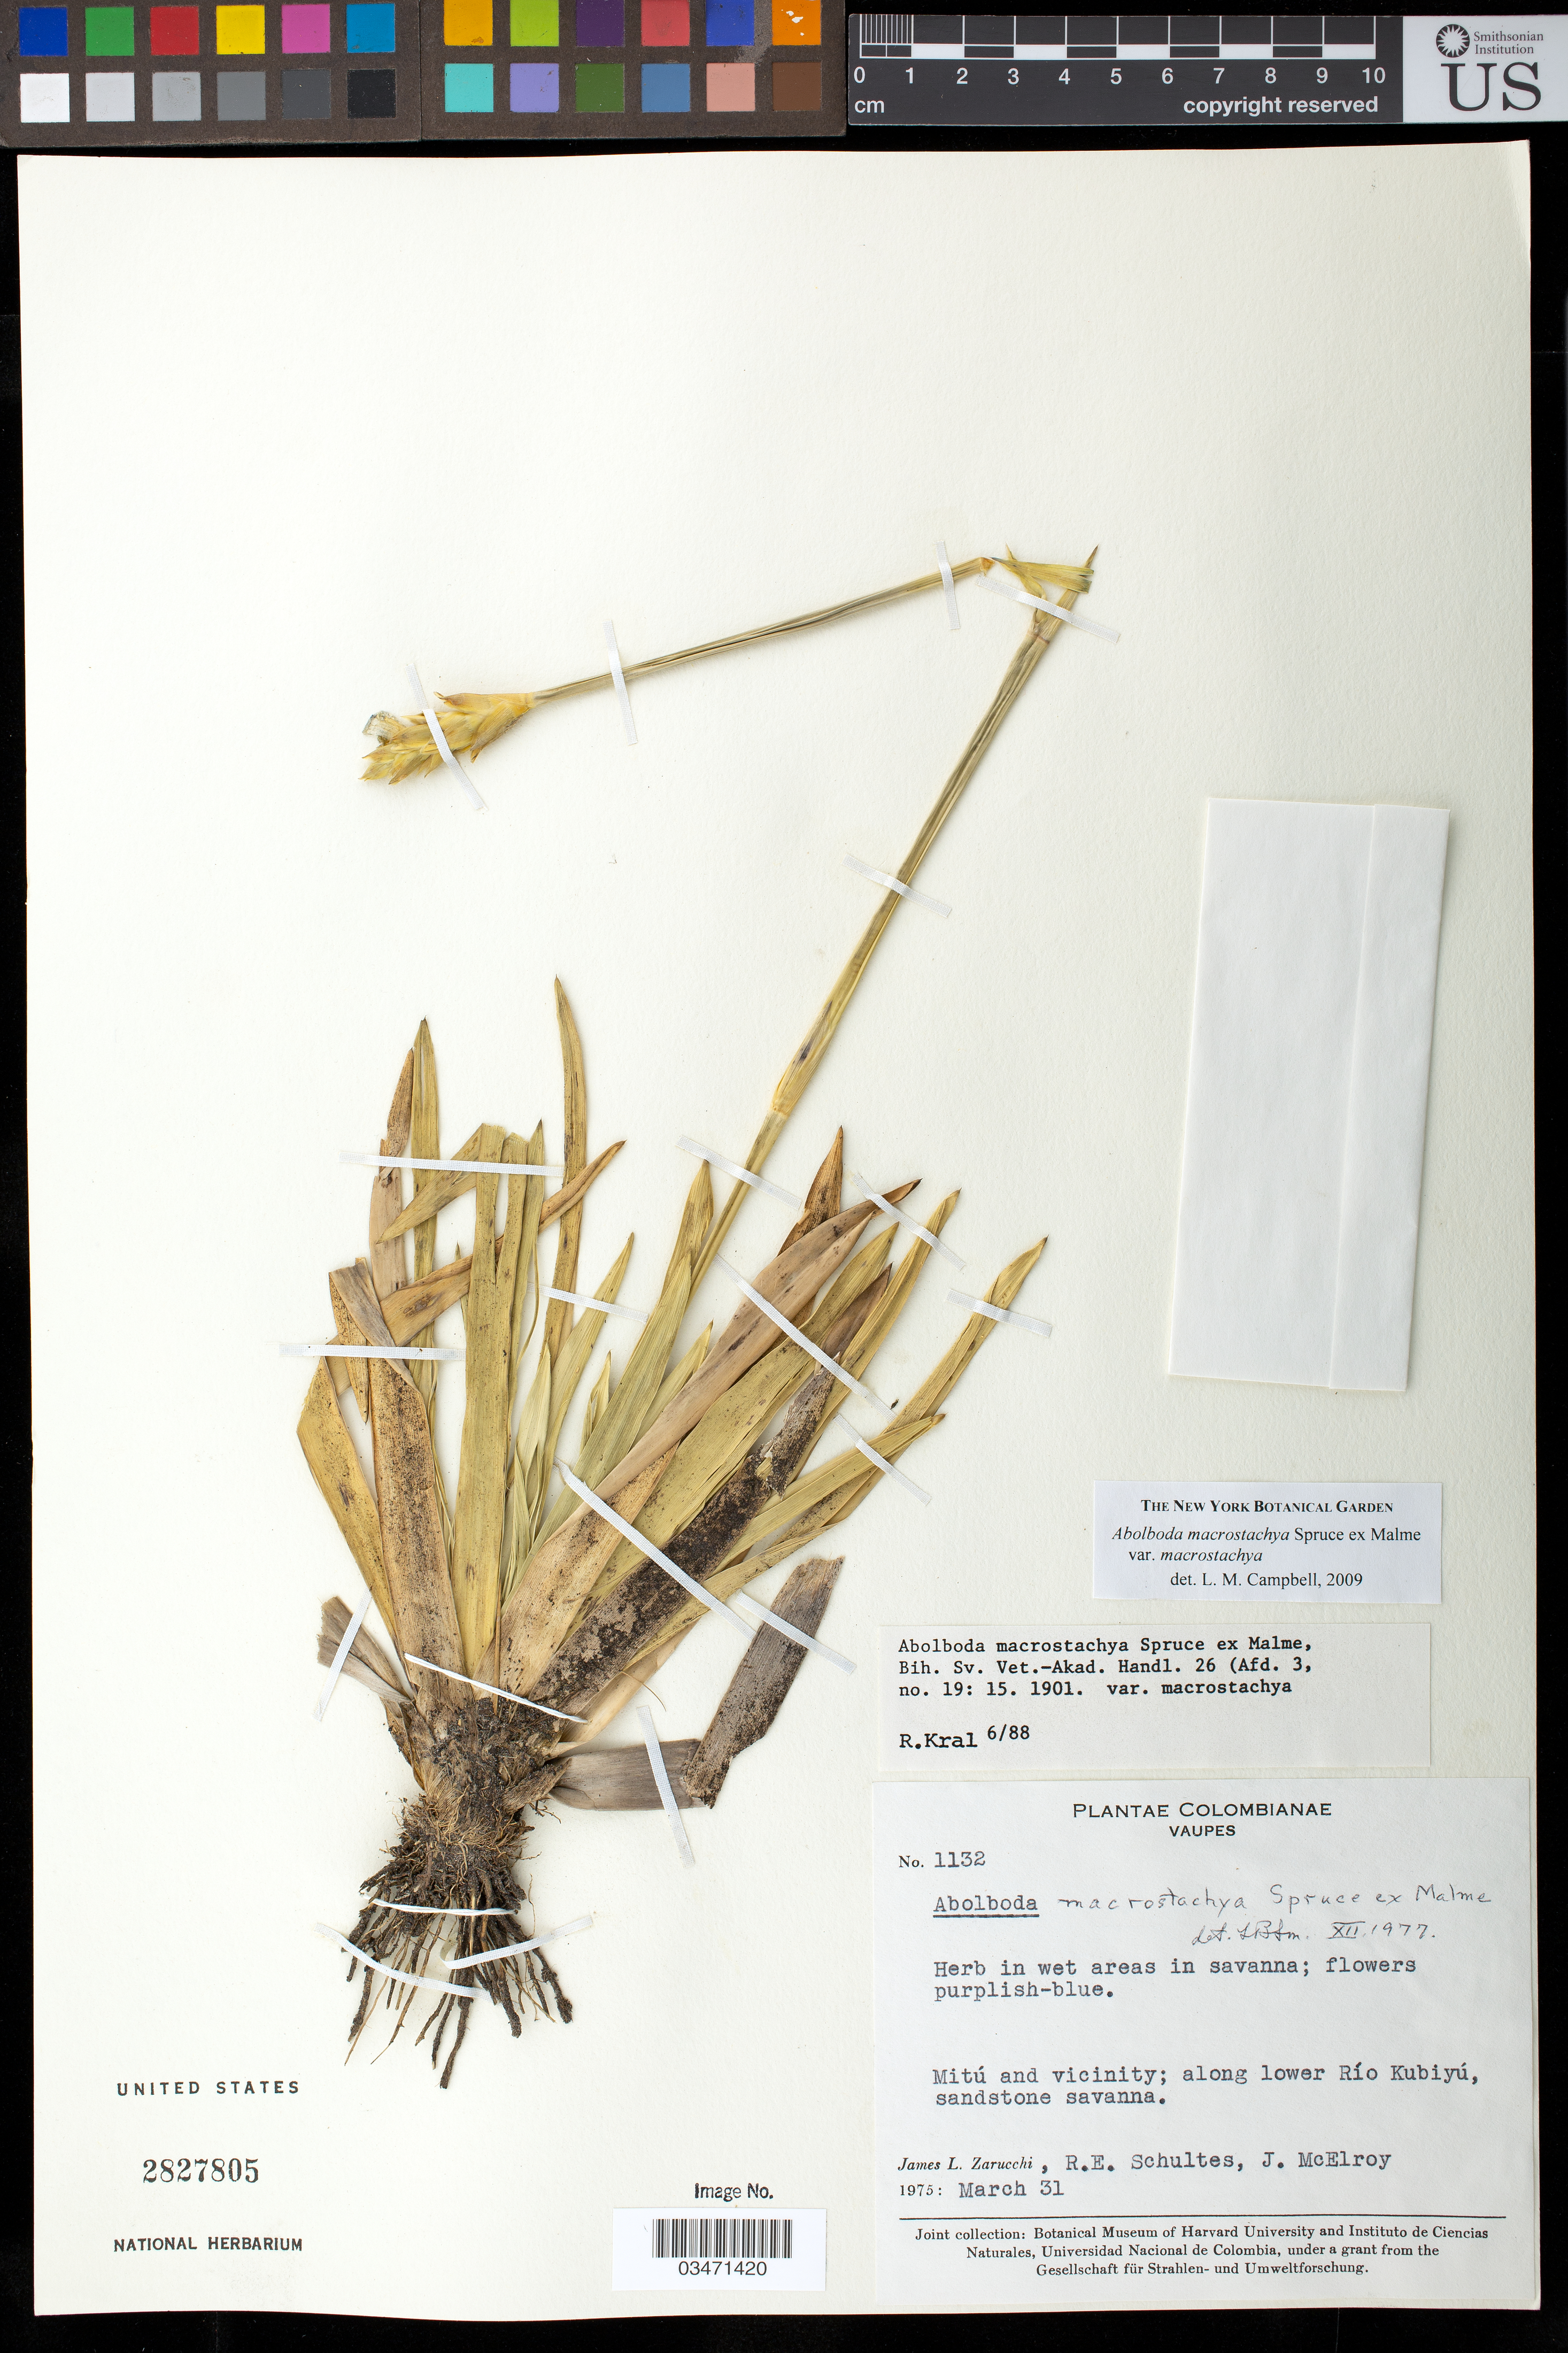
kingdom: Plantae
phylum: Tracheophyta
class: Liliopsida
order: Poales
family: Xyridaceae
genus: Abolboda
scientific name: Abolboda macrostachya var. macrostachya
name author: Spruce ex Malme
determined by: Campbell, L. M.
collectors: J. L. Zarucchi, R. E. Schultes & J. B. McElroy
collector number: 1132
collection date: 1975-03-31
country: Colombia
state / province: Vaupés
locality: Mitú and vicinity; along lower Río Kubiyú.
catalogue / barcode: US 2827805